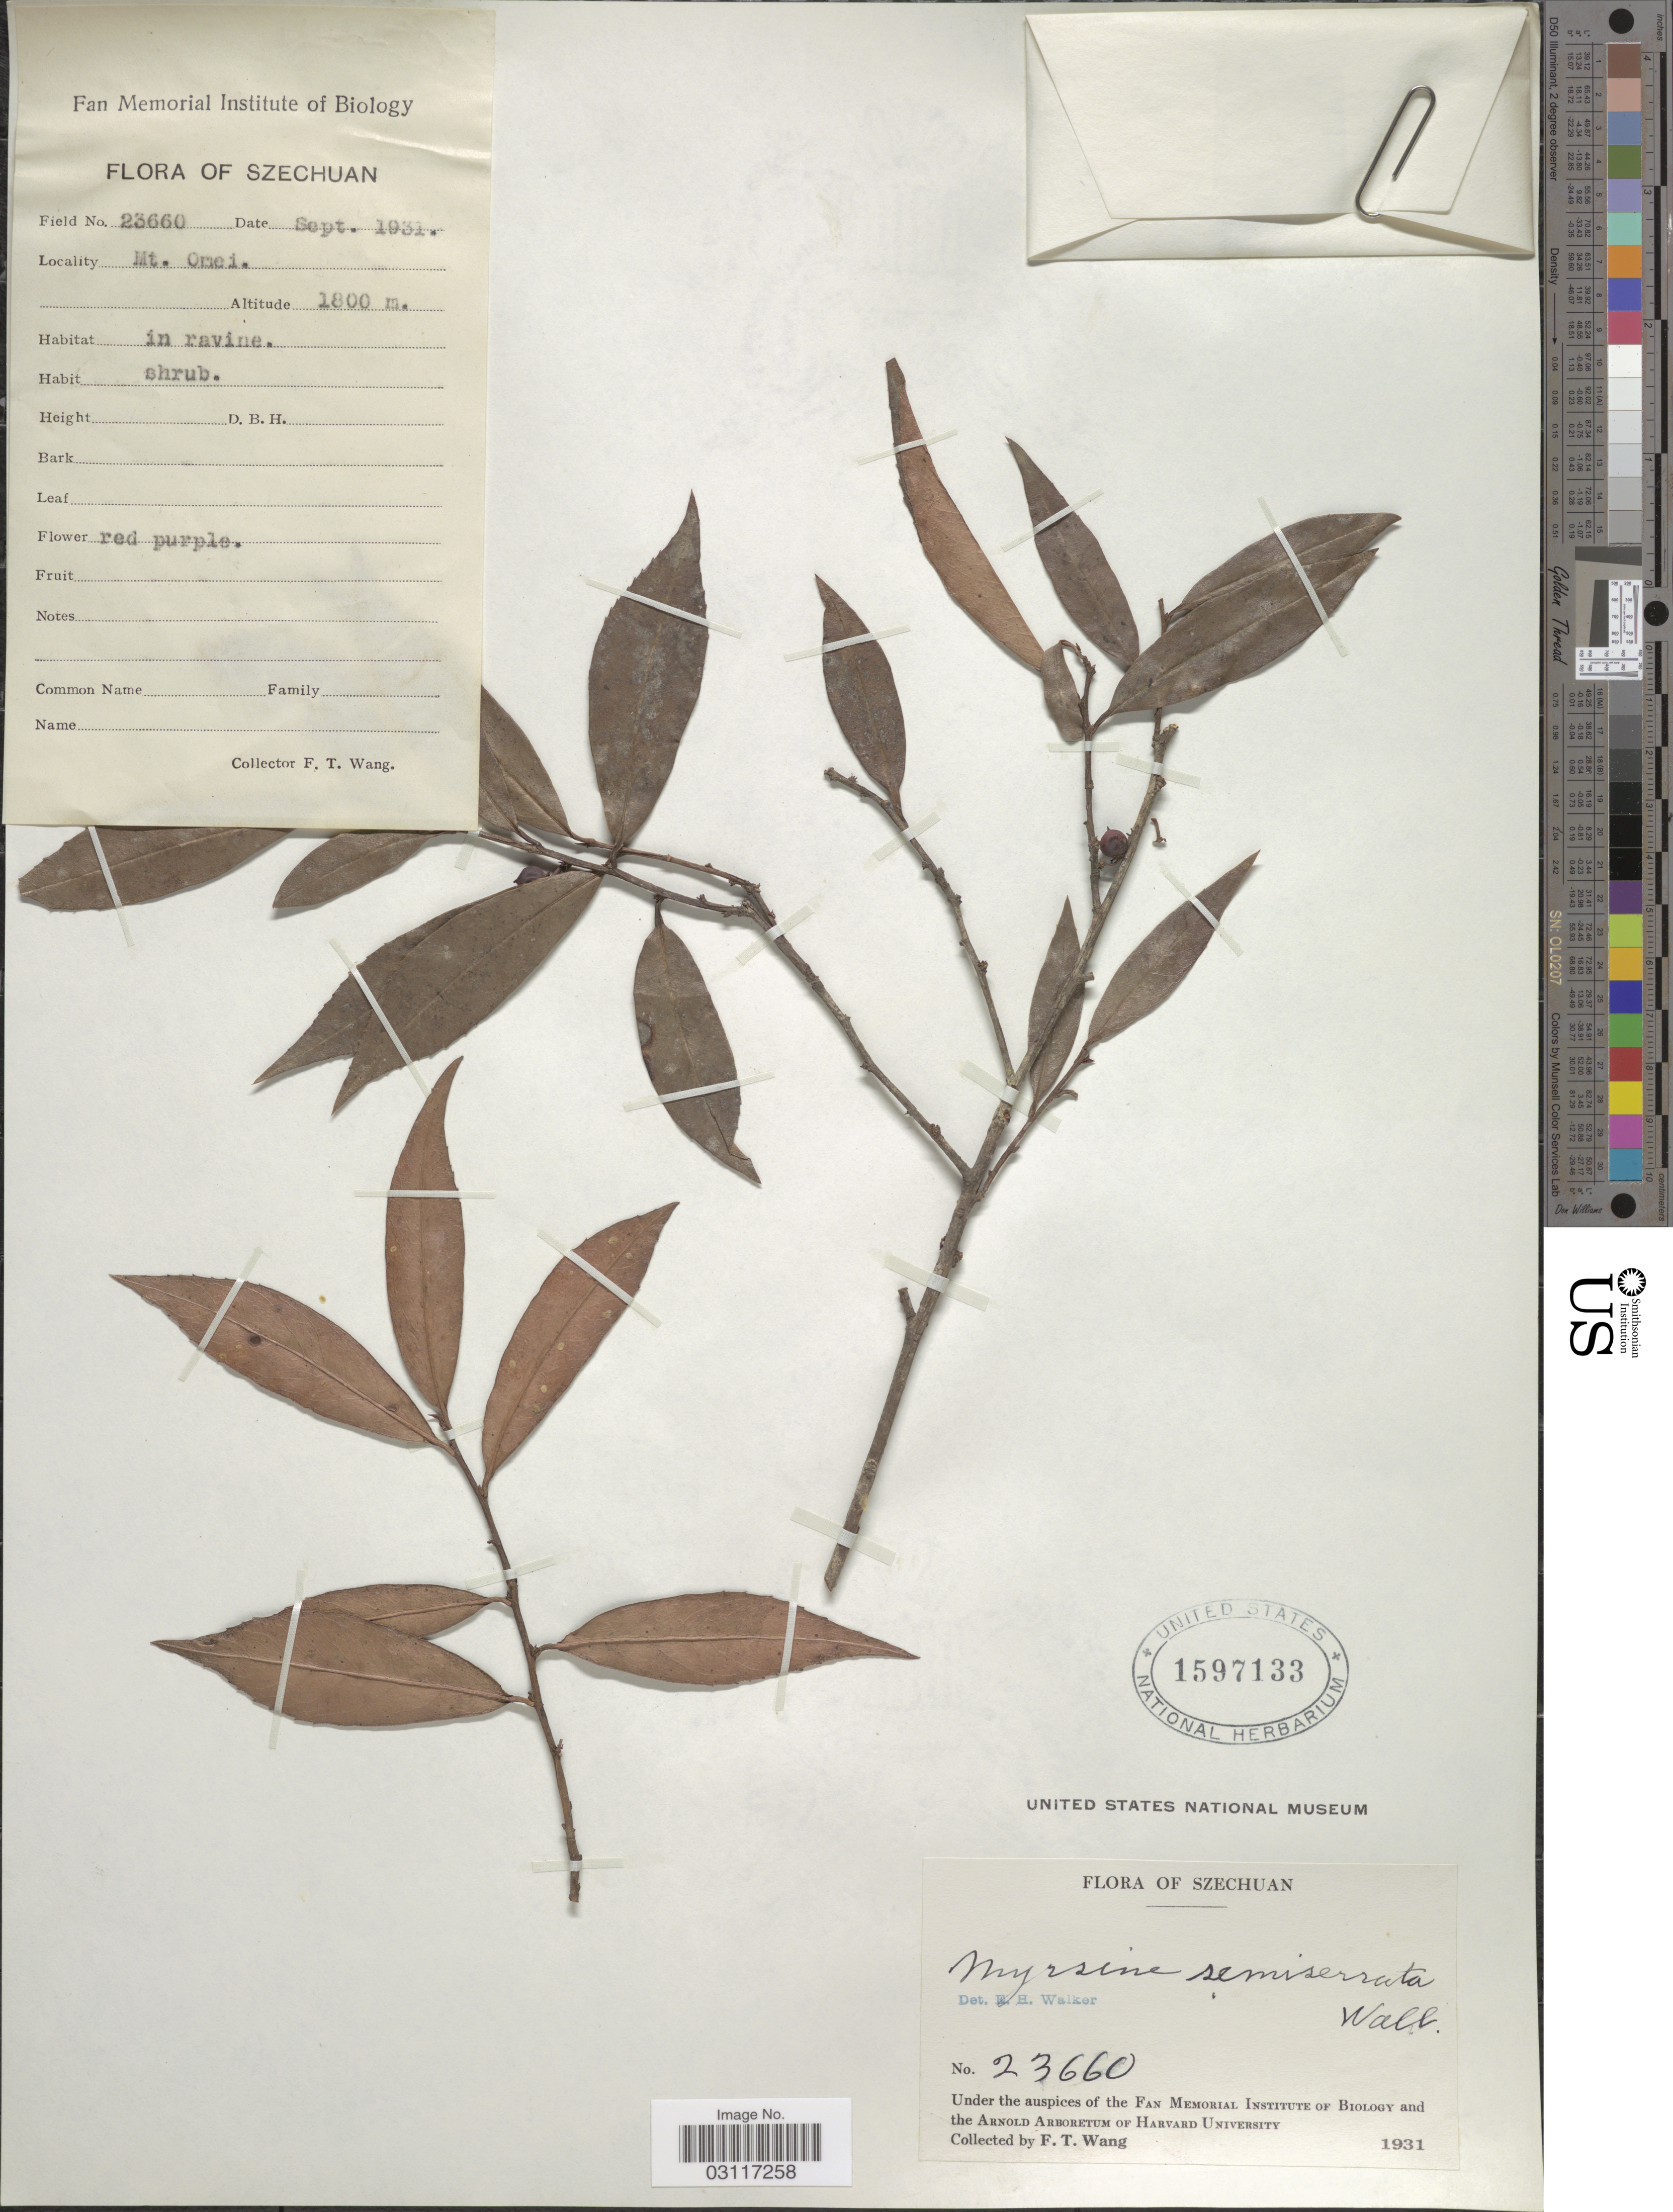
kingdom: Plantae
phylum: Tracheophyta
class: Magnoliopsida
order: Ericales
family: Primulaceae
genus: Myrsine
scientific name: Myrsine semiserrata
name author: Wall.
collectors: F. T. Wang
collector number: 23660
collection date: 1931-09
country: China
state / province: Sichuan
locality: Szechuan. Mt. Omei.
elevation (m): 1800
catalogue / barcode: US 1597133